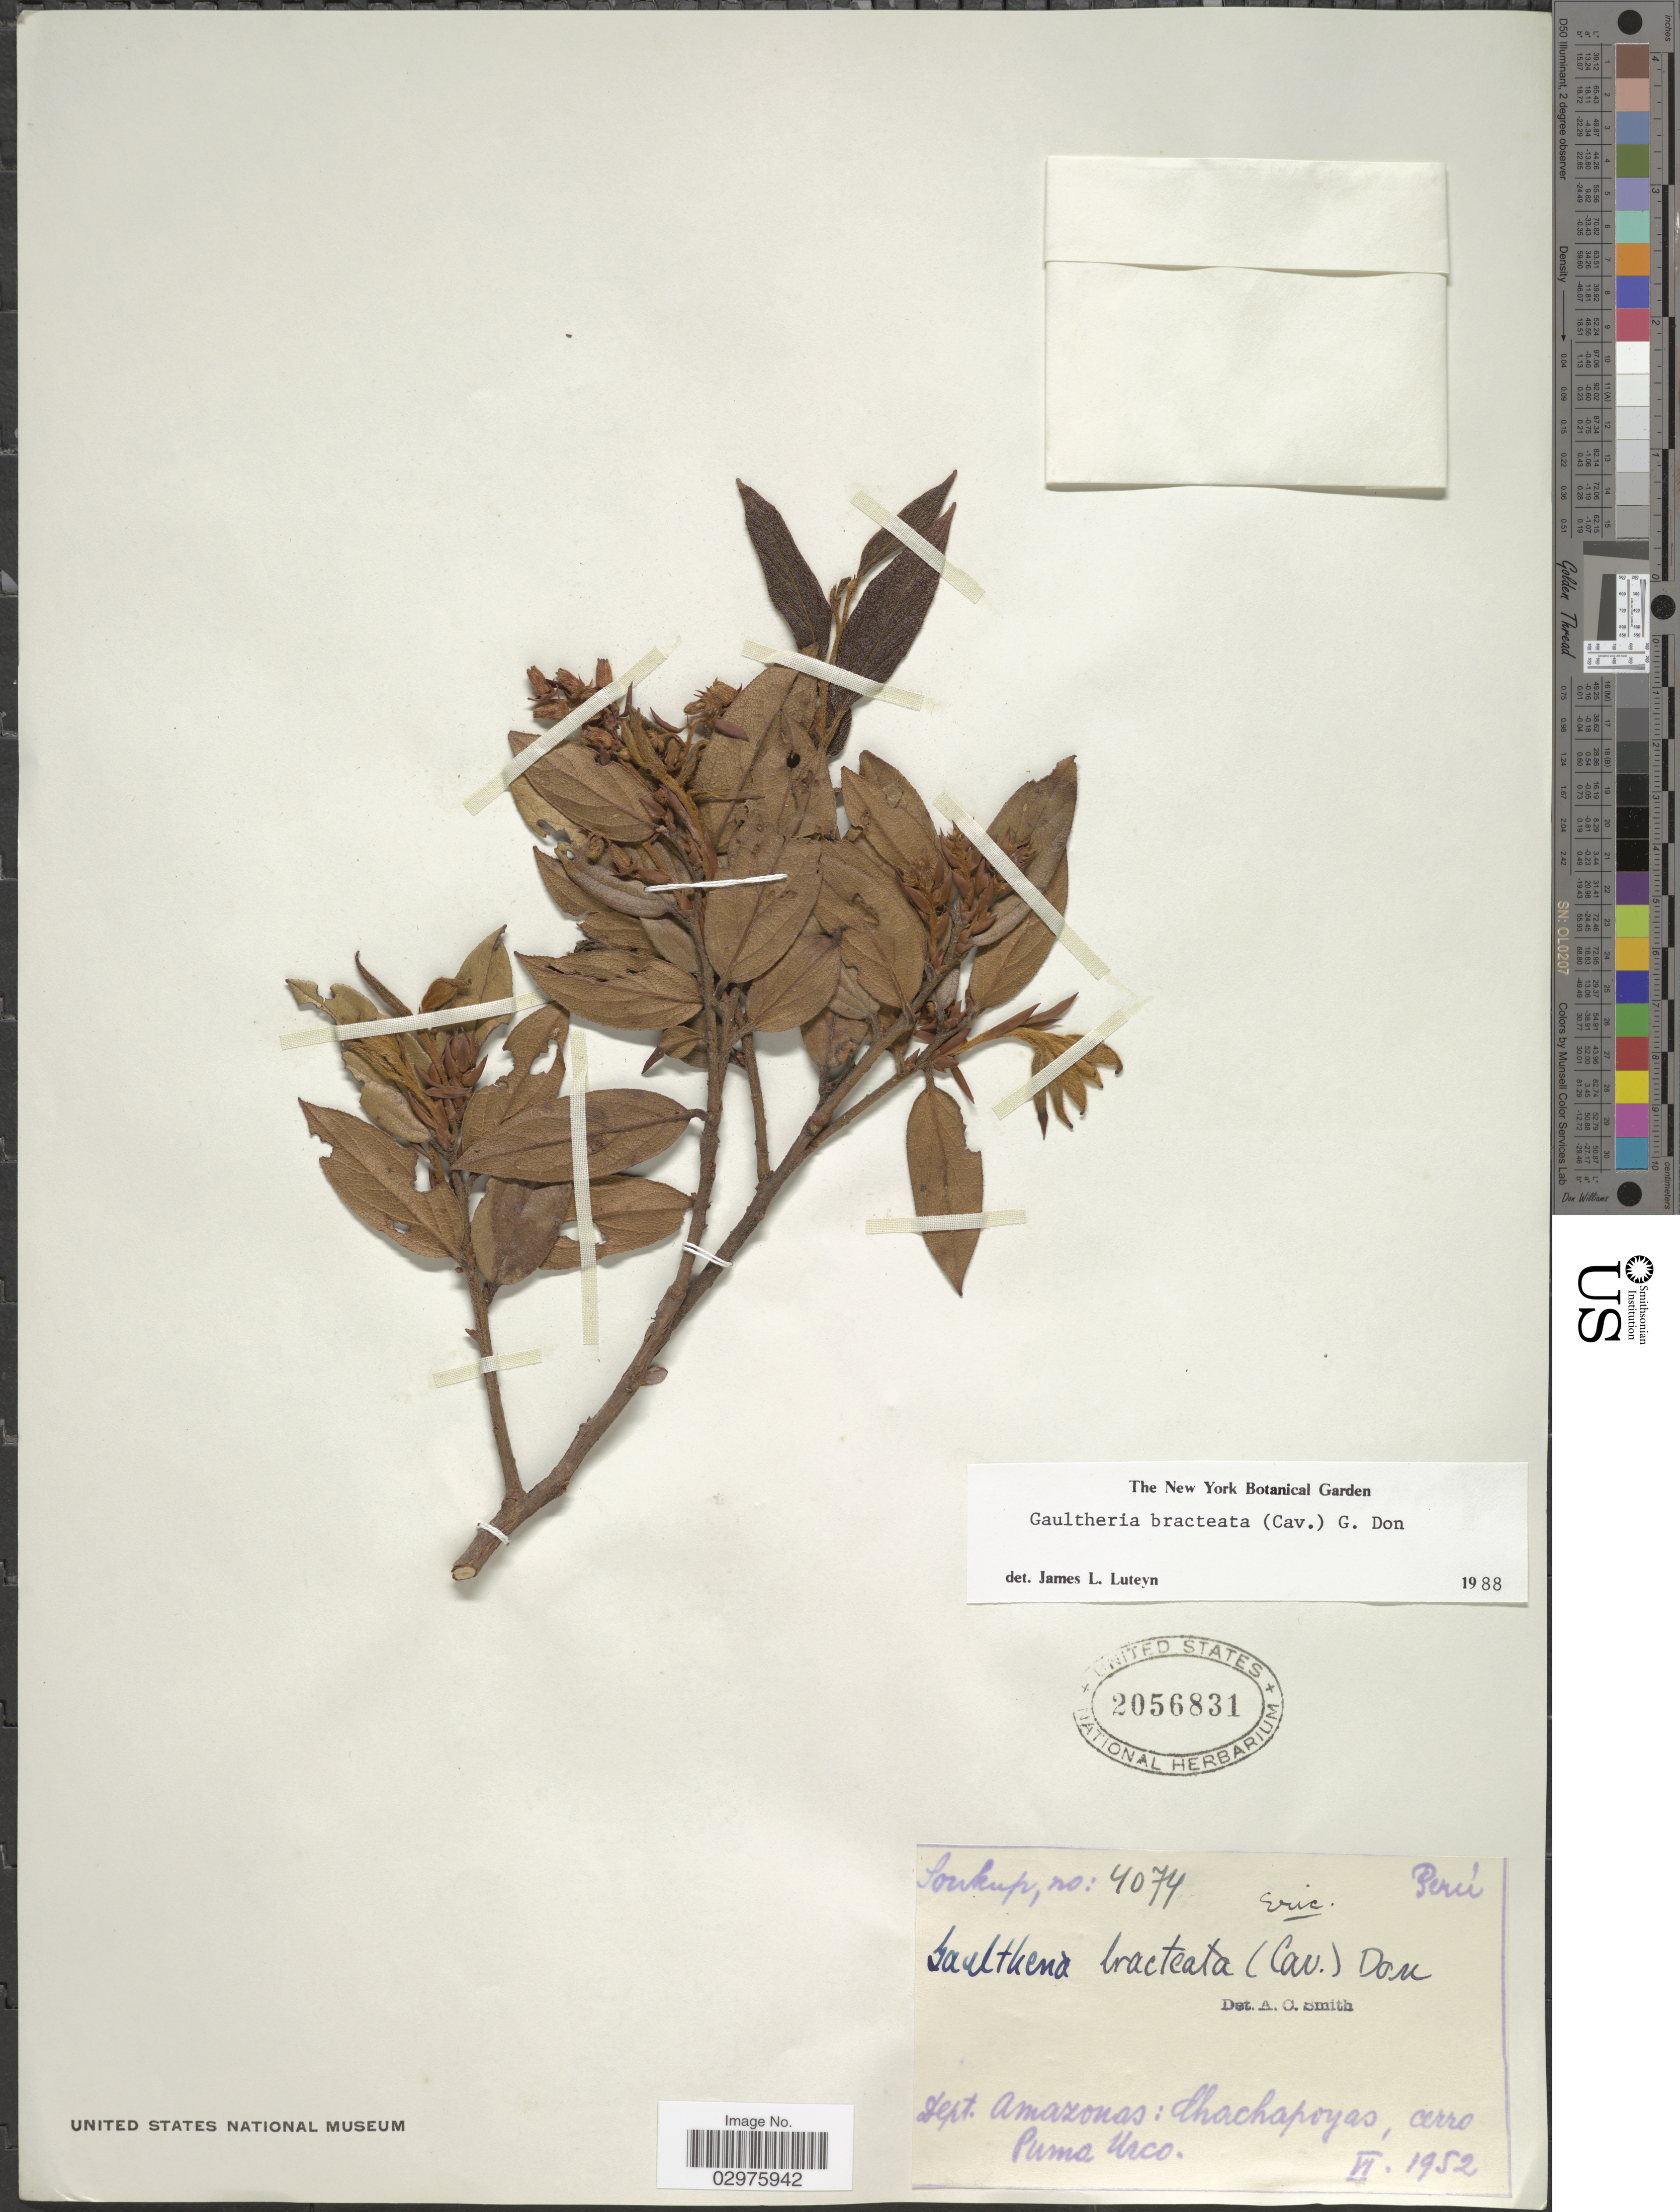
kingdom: Plantae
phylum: Tracheophyta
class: Magnoliopsida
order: Ericales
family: Ericaceae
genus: Gaultheria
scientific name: Gaultheria bracteata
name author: (Cav.) G. Don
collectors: -- Soukup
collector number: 4074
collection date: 1952-06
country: Peru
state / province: Amazonas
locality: Dept. Amazonas: Chachapoyas, cerro Puma Urco.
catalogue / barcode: US 2056831